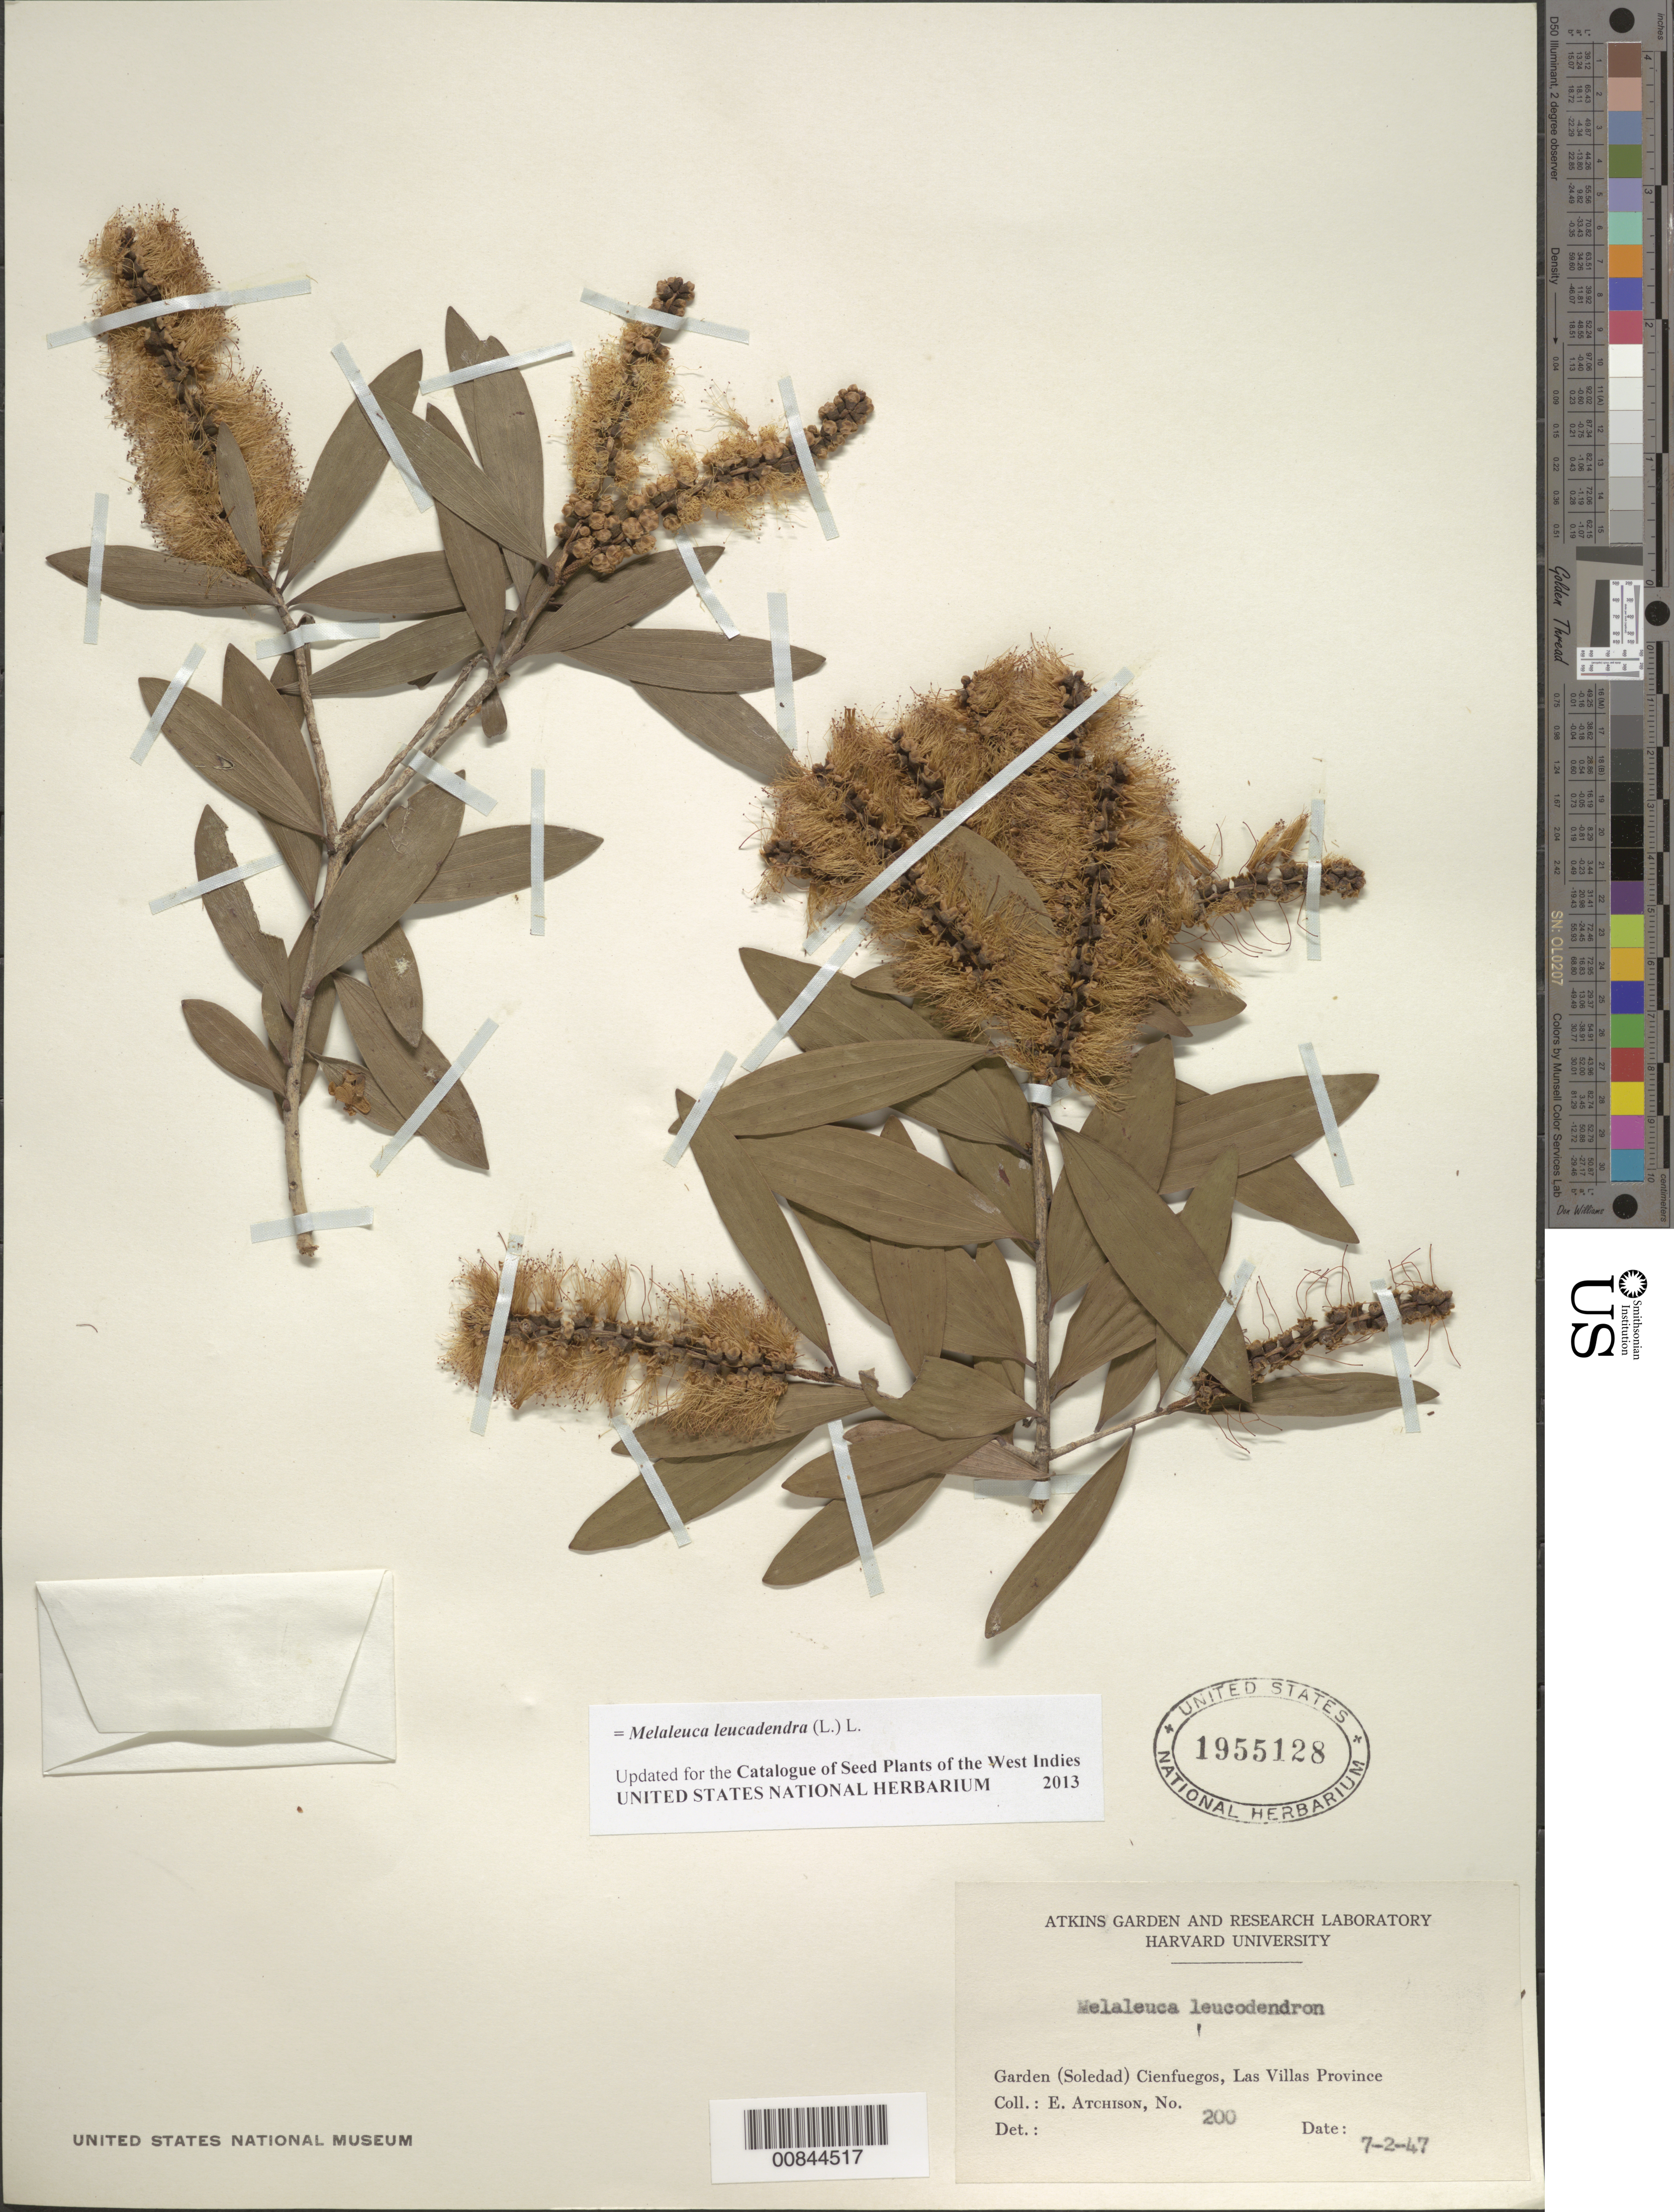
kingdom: Plantae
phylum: Tracheophyta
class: Magnoliopsida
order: Myrtales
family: Myrtaceae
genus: Melaleuca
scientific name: Melaleuca leucadendra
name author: (L.) L.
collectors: E. Atchison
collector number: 200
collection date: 1947-02-07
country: Cuba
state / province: Cienfuegos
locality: Garden (Soledad) Cienfuegos, Las Villas Province.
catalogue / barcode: US 1955128